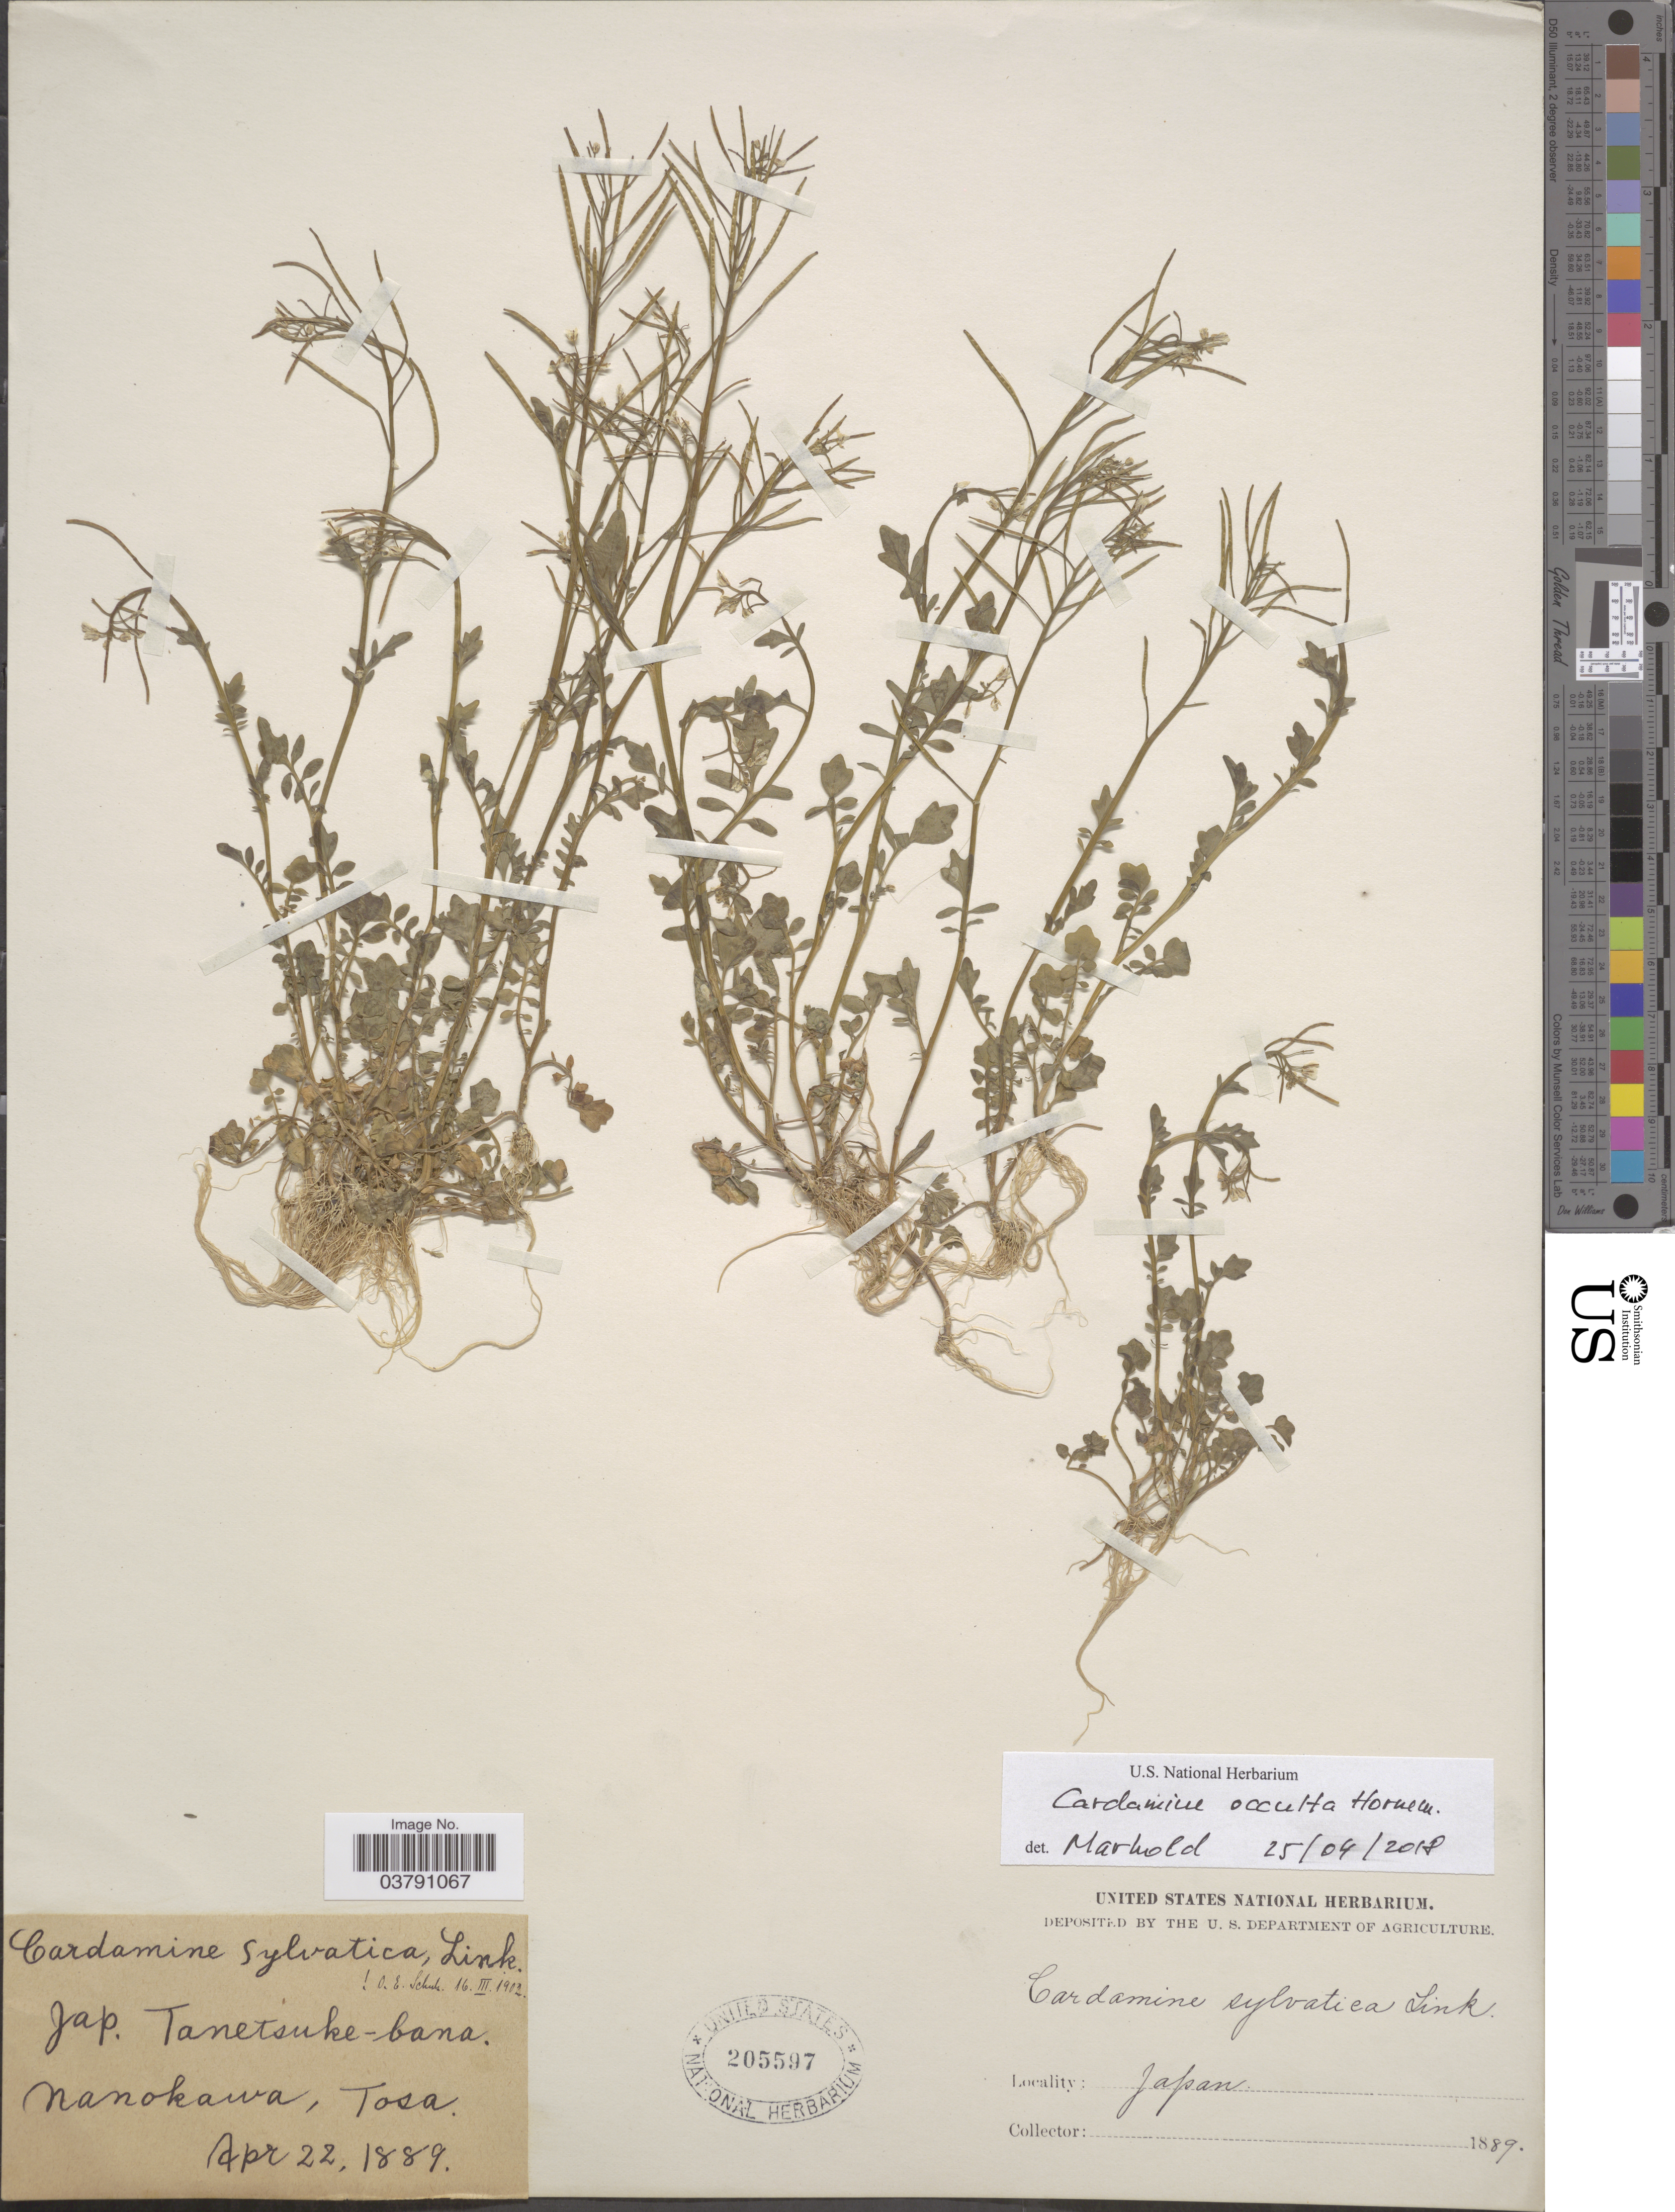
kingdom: Plantae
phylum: Tracheophyta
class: Magnoliopsida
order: Brassicales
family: Brassicaceae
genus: Cardamine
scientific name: Cardamine occulta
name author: Hornem.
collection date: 1889-04-22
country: Japan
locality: Nanokawa, Tosa.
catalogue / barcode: US 205597